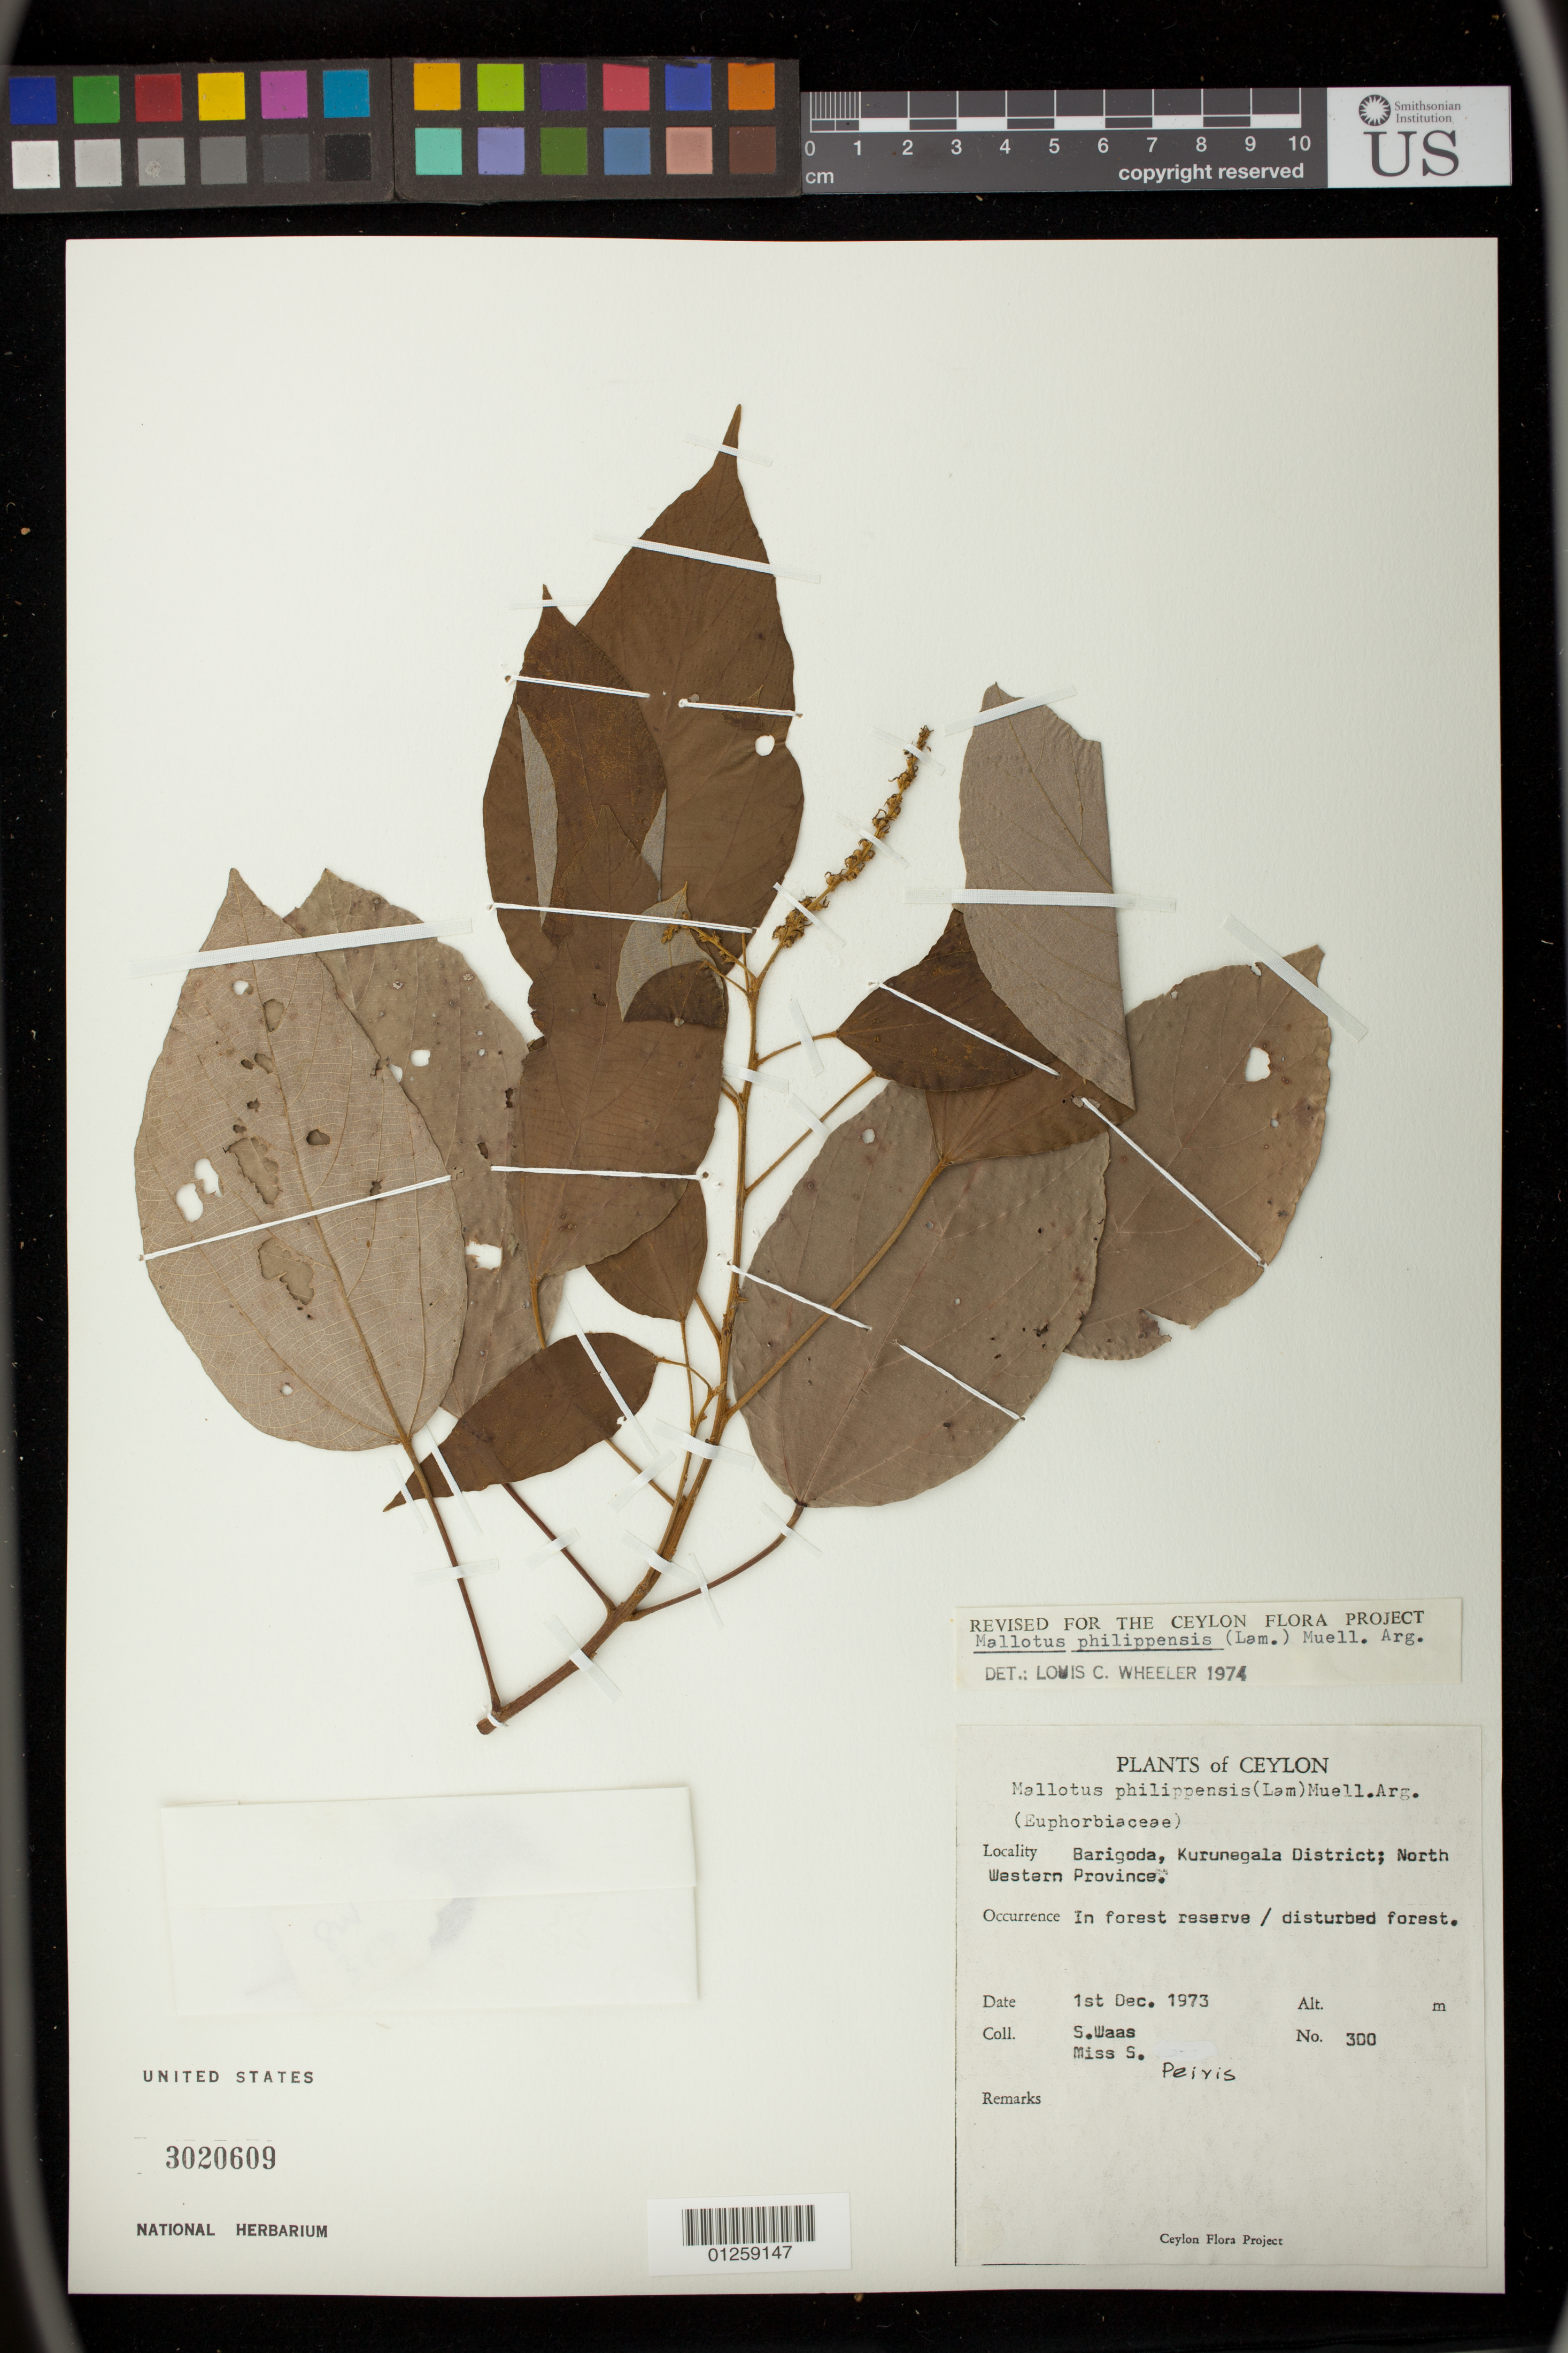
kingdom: Plantae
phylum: Tracheophyta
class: Magnoliopsida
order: Malpighiales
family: Euphorbiaceae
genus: Mallotus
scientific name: Mallotus philippensis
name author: (Lam.) Müll. Arg.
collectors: S. Waas & S. Peivis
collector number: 300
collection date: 1973-12-01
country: Sri Lanka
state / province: North Western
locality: Barigoda, Kurnegala District. In forest reserve / disturbed forest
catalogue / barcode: US 3020609